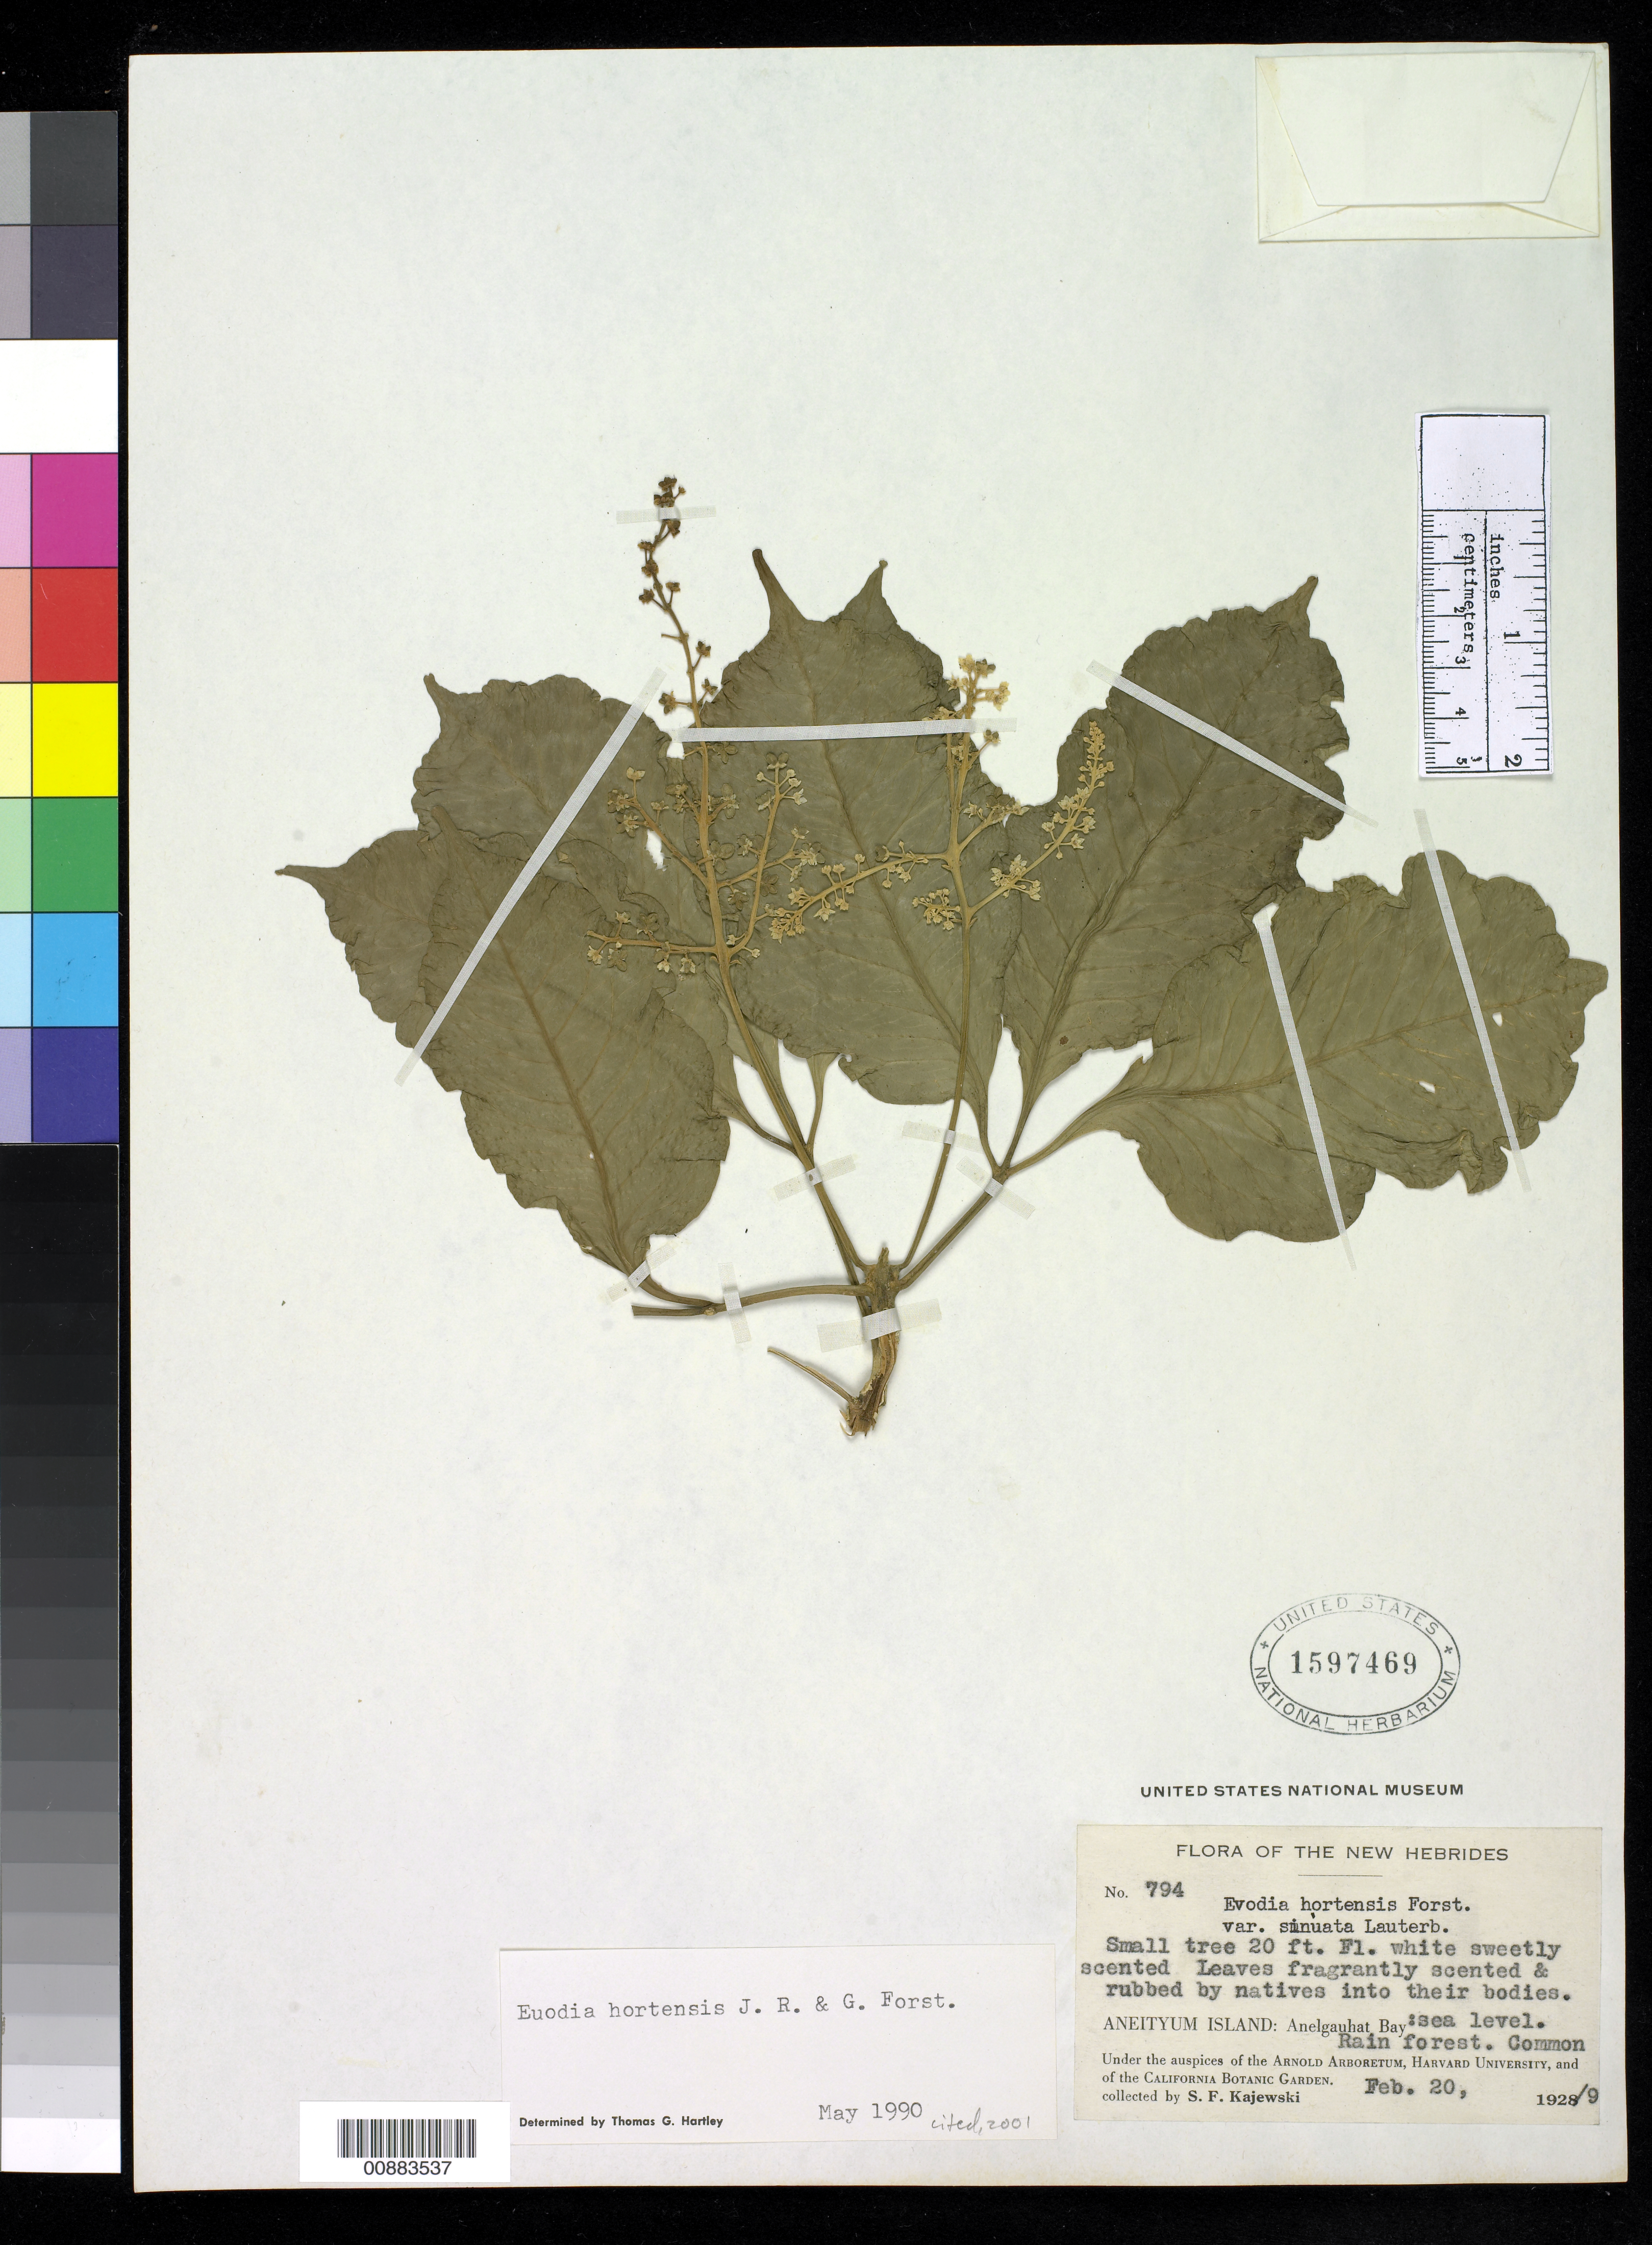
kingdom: Plantae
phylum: Tracheophyta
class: Magnoliopsida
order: Sapindales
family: Rutaceae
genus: Euodia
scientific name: Euodia hortensis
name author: J.R. Forst. & G. Forst.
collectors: S. Kajewski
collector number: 794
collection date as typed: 20 Feb 1929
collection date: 1929-02-20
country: Vanuatu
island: Anatom [Aneityum]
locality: Anelgauhat Bay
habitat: Rain forest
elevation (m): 0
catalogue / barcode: US 1597469